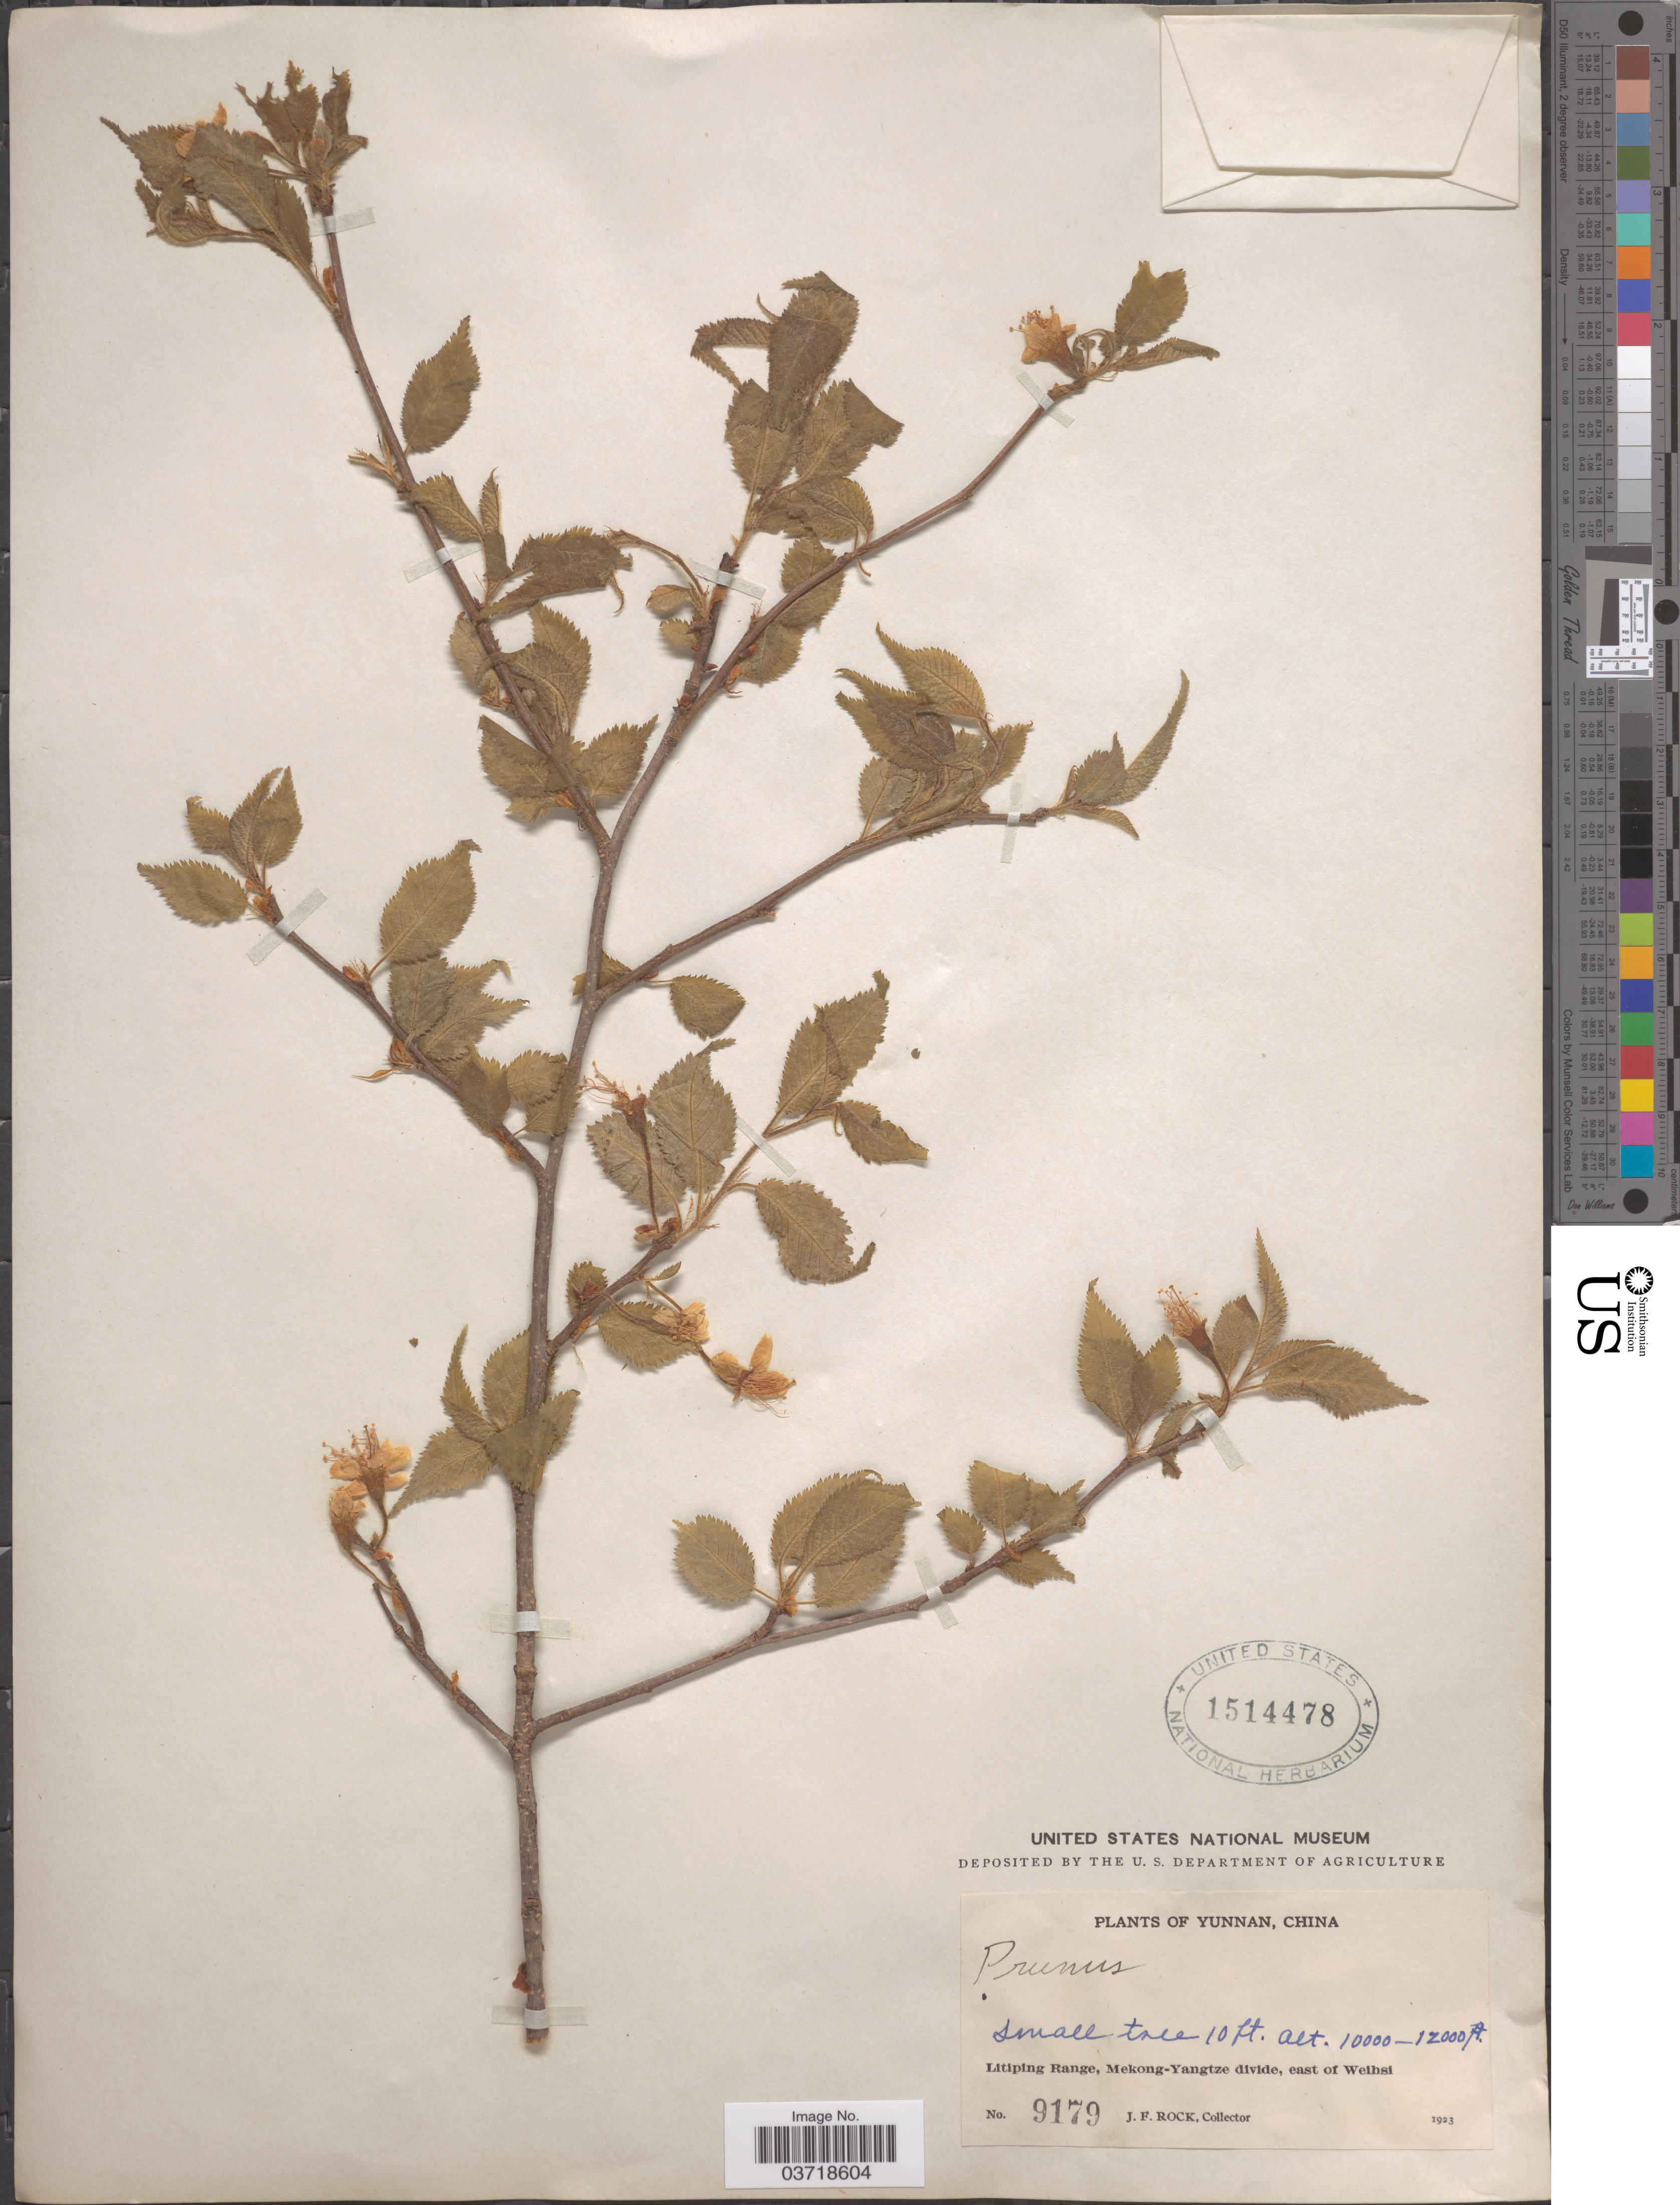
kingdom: Plantae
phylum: Tracheophyta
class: Magnoliopsida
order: Rosales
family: Rosaceae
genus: Prunus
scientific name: Prunus sp.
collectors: J. Rock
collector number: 9179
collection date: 1923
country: China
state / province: Yunnan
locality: Litiping Range, Mekong-Yangtze divide, east of Weihsi.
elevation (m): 3048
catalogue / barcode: US 1514478